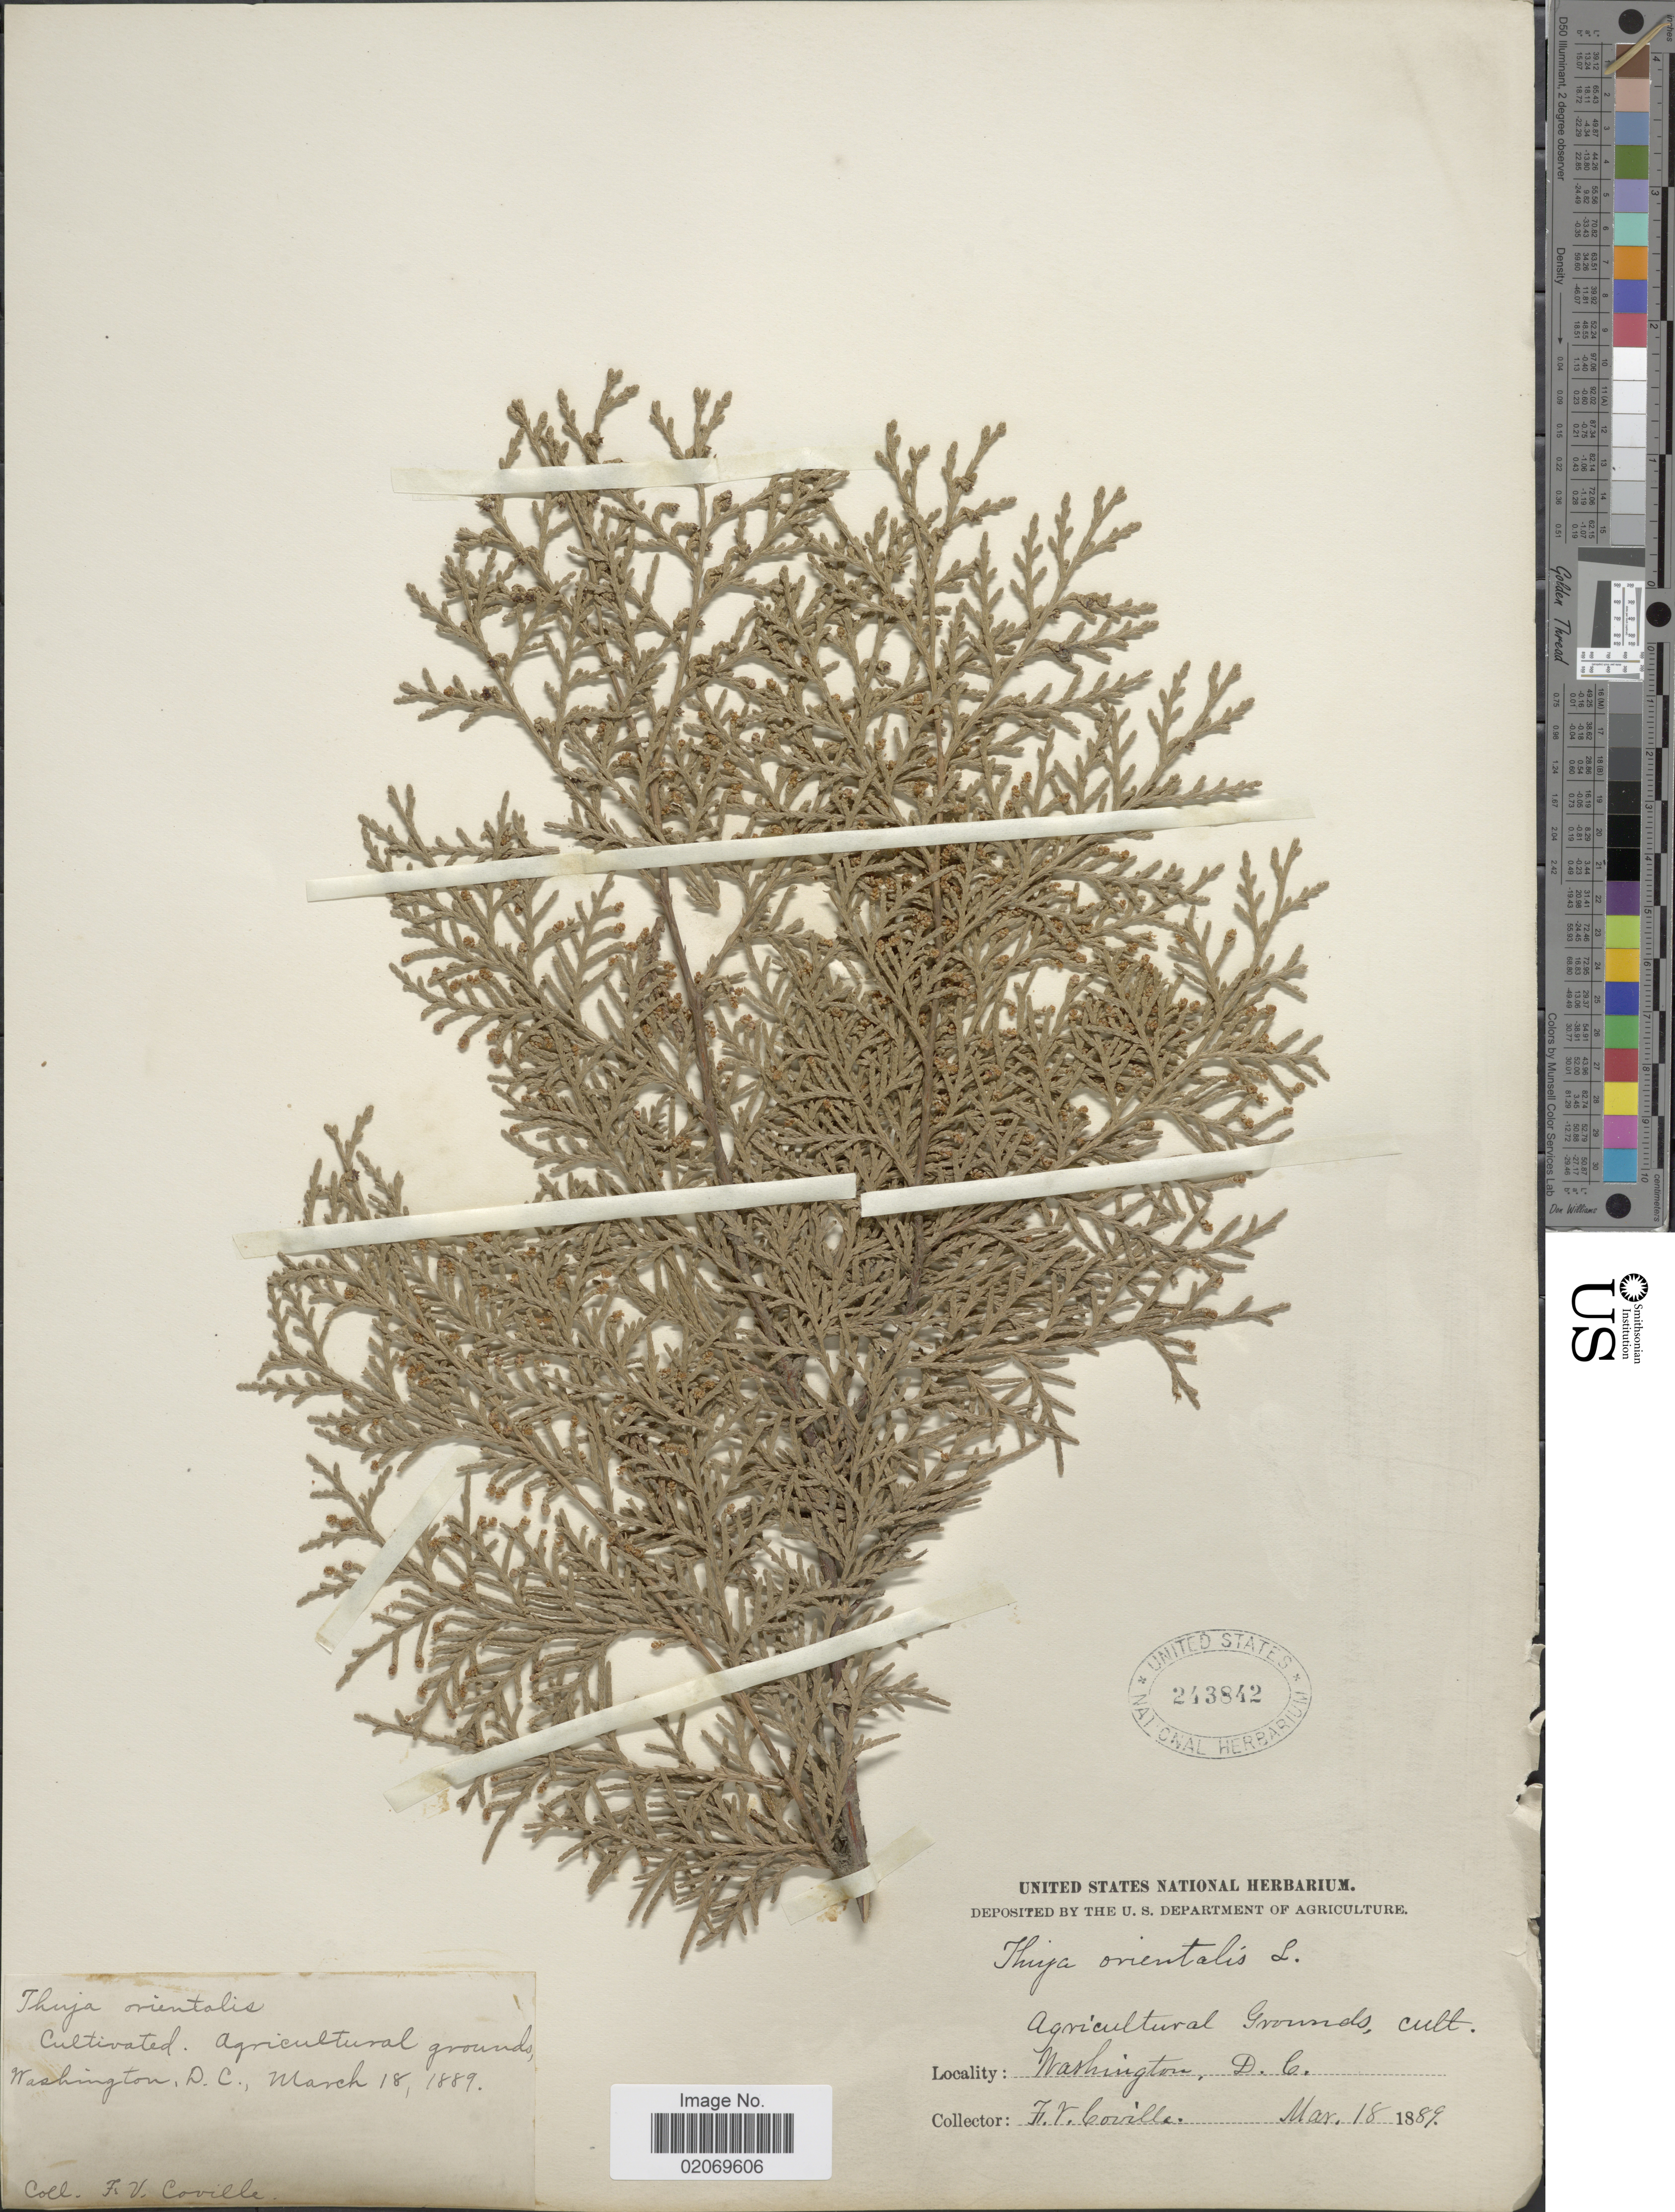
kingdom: Plantae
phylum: Tracheophyta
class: Pinopsida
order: Pinales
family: Cupressaceae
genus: Thuja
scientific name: Thuja orientalis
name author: L.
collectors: F. V. Coville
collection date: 1889-03-18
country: United States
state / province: District of Columbia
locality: Agricultural Grounds, cult. Washington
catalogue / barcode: US 243842